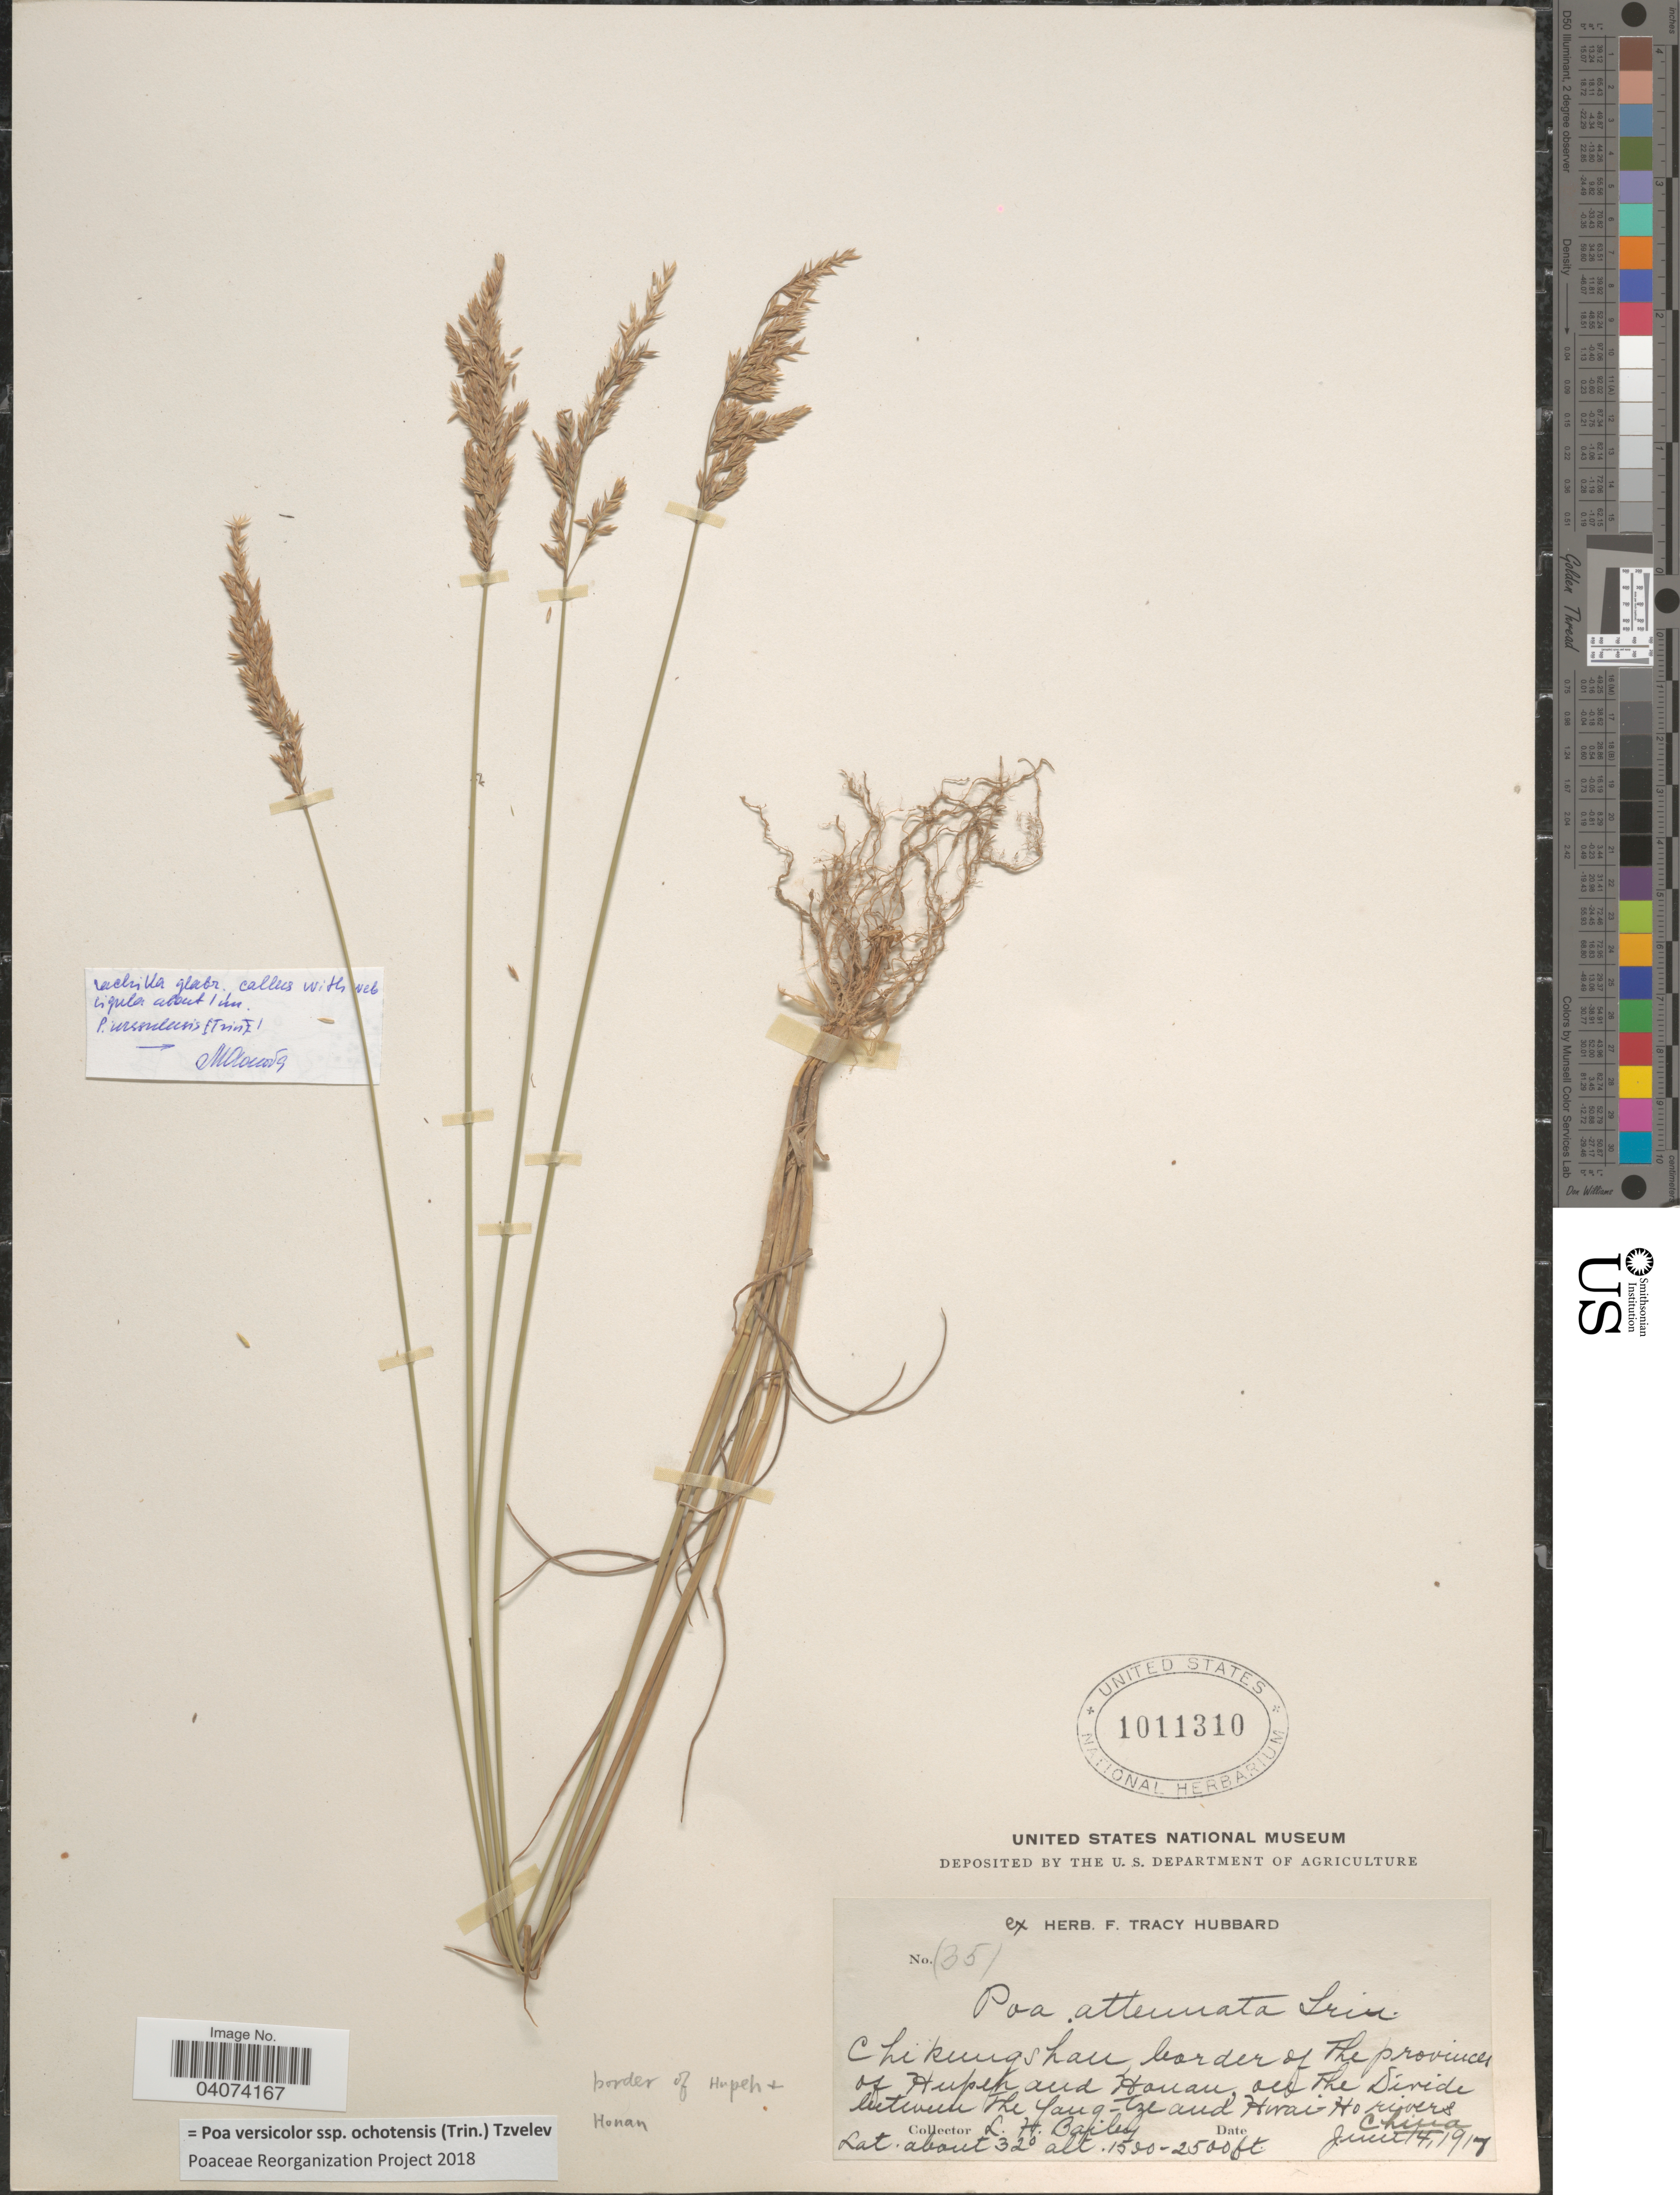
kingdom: Plantae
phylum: Tracheophyta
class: Liliopsida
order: Poales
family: Poaceae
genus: Poa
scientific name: Poa versicolor subsp. ochotensis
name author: (Trin.) Tzvelev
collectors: L. H. Bailey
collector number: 35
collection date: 1917-06-14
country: China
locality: Chikungshan, border of the provinces of Hupeh and Honan, on The Divide between The Yang-Tze and Hwai-Ho rivers.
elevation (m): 457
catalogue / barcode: US 1011310